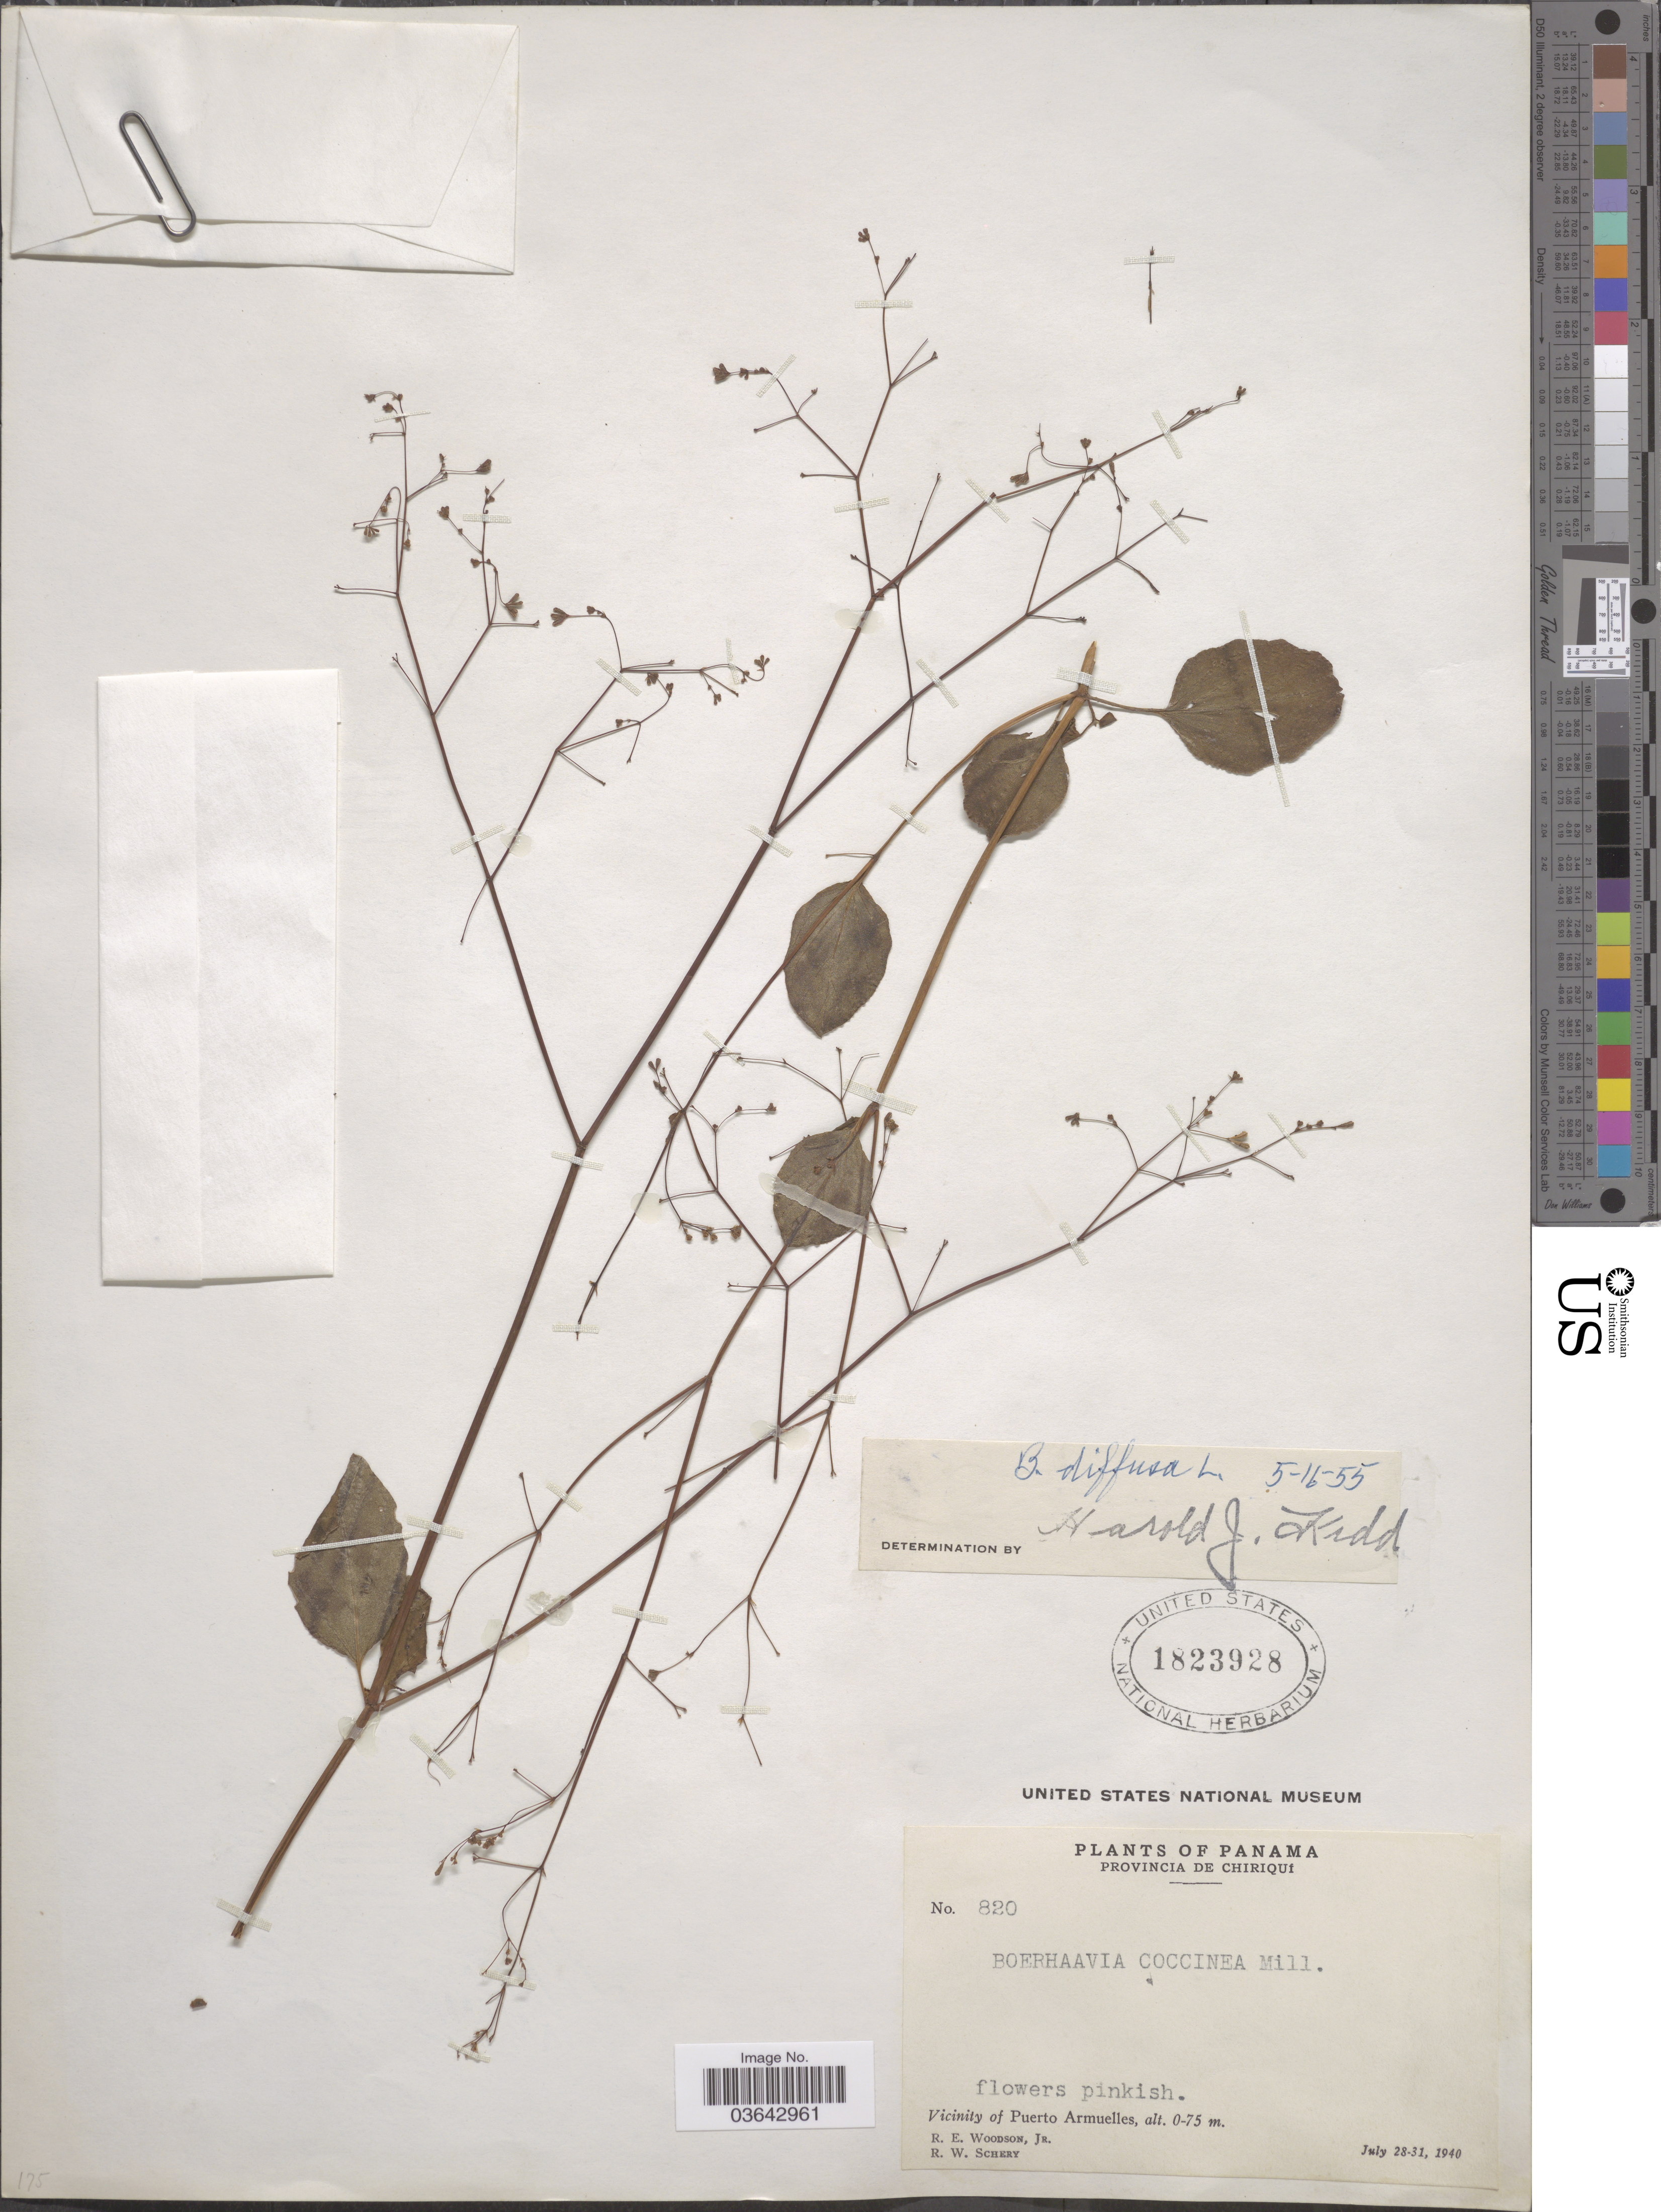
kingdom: Plantae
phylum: Tracheophyta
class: Magnoliopsida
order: Caryophyllales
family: Nyctaginaceae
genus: Boerhavia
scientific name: Boerhavia diffusa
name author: L.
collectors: R. E. Woodson & R. W. Schery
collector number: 820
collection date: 1940-07-28/1940-07-31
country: Panama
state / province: Chiriqui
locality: Vicinity of Puerto Armuelles.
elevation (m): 0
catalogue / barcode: US 1823928